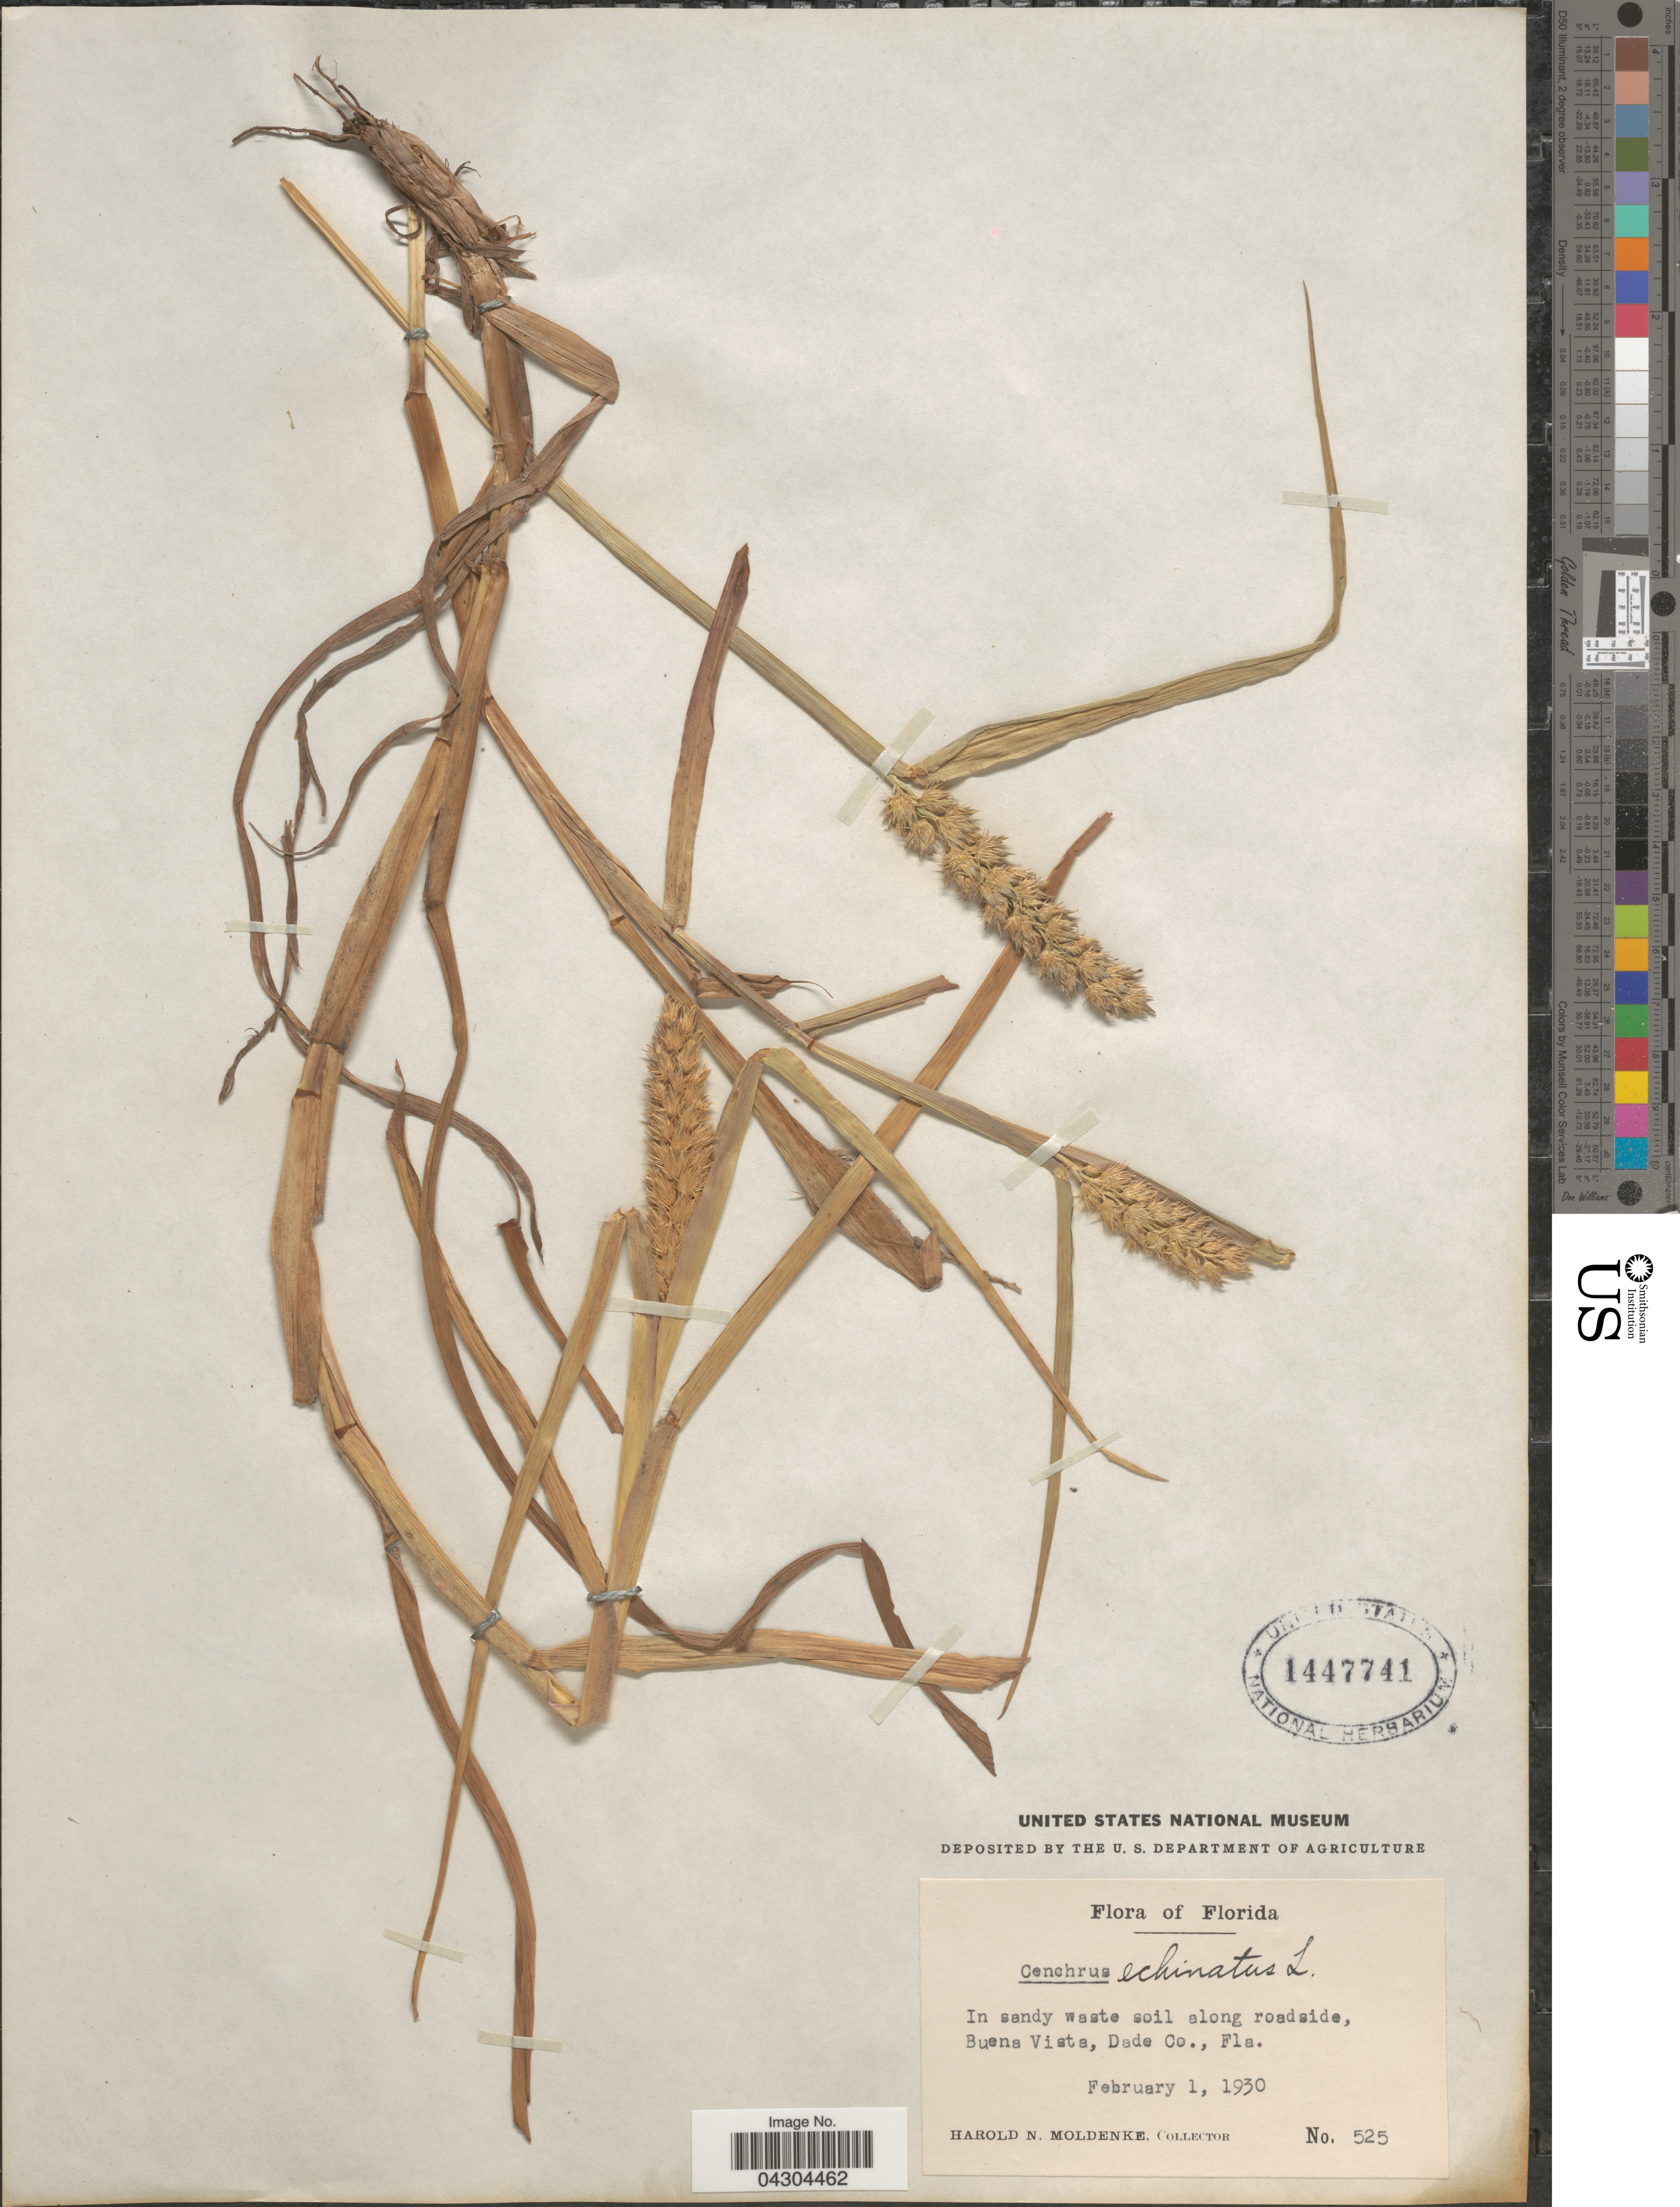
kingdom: Plantae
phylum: Tracheophyta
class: Liliopsida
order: Poales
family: Poaceae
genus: Cenchrus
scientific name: Cenchrus echinatus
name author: L.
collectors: H. N. Moldenke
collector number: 525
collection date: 1930-02-01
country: United States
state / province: Florida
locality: In sandy waste soil along roadside, Buena Vista, Dade Co.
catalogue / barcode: US 1447741